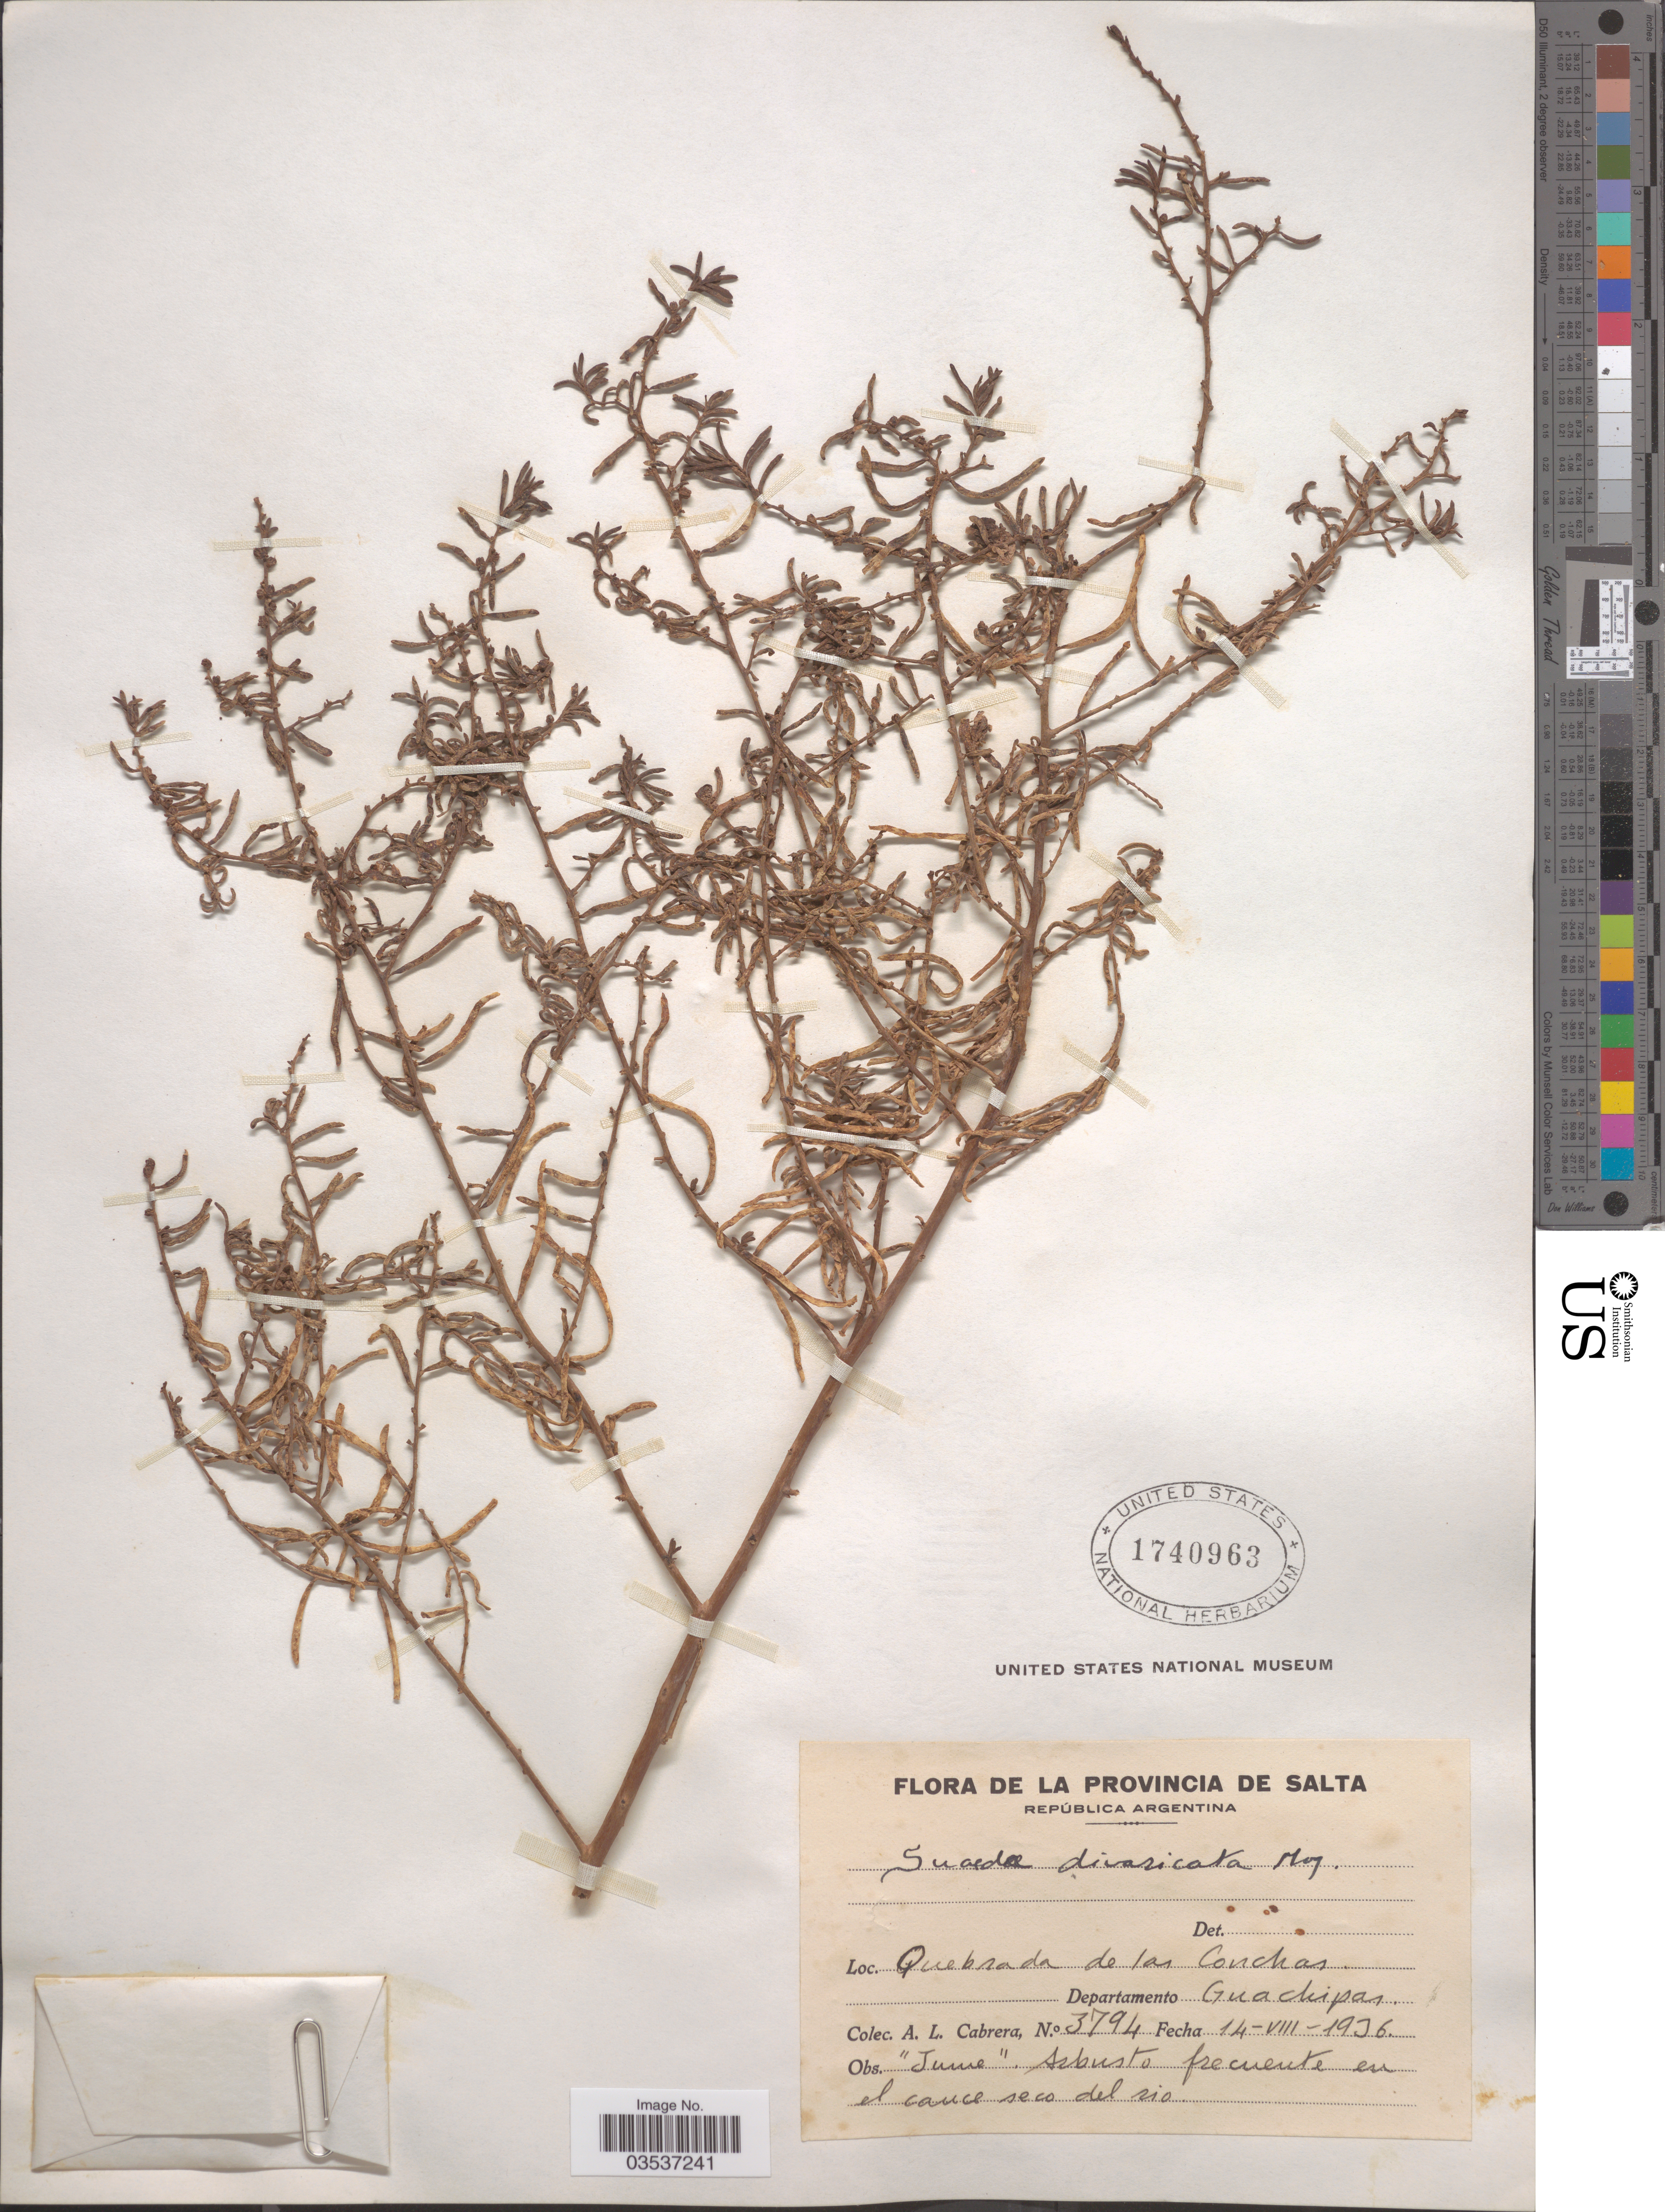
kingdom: Plantae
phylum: Tracheophyta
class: Magnoliopsida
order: Caryophyllales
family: Amaranthaceae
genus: Suaeda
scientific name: Suaeda divaricata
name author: Moq.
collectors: A. L. Cabrera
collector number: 3794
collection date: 1936-08-14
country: Argentina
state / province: Salta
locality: Quebrada de las Conchas. Departamento Guachipas.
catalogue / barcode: US 1740963